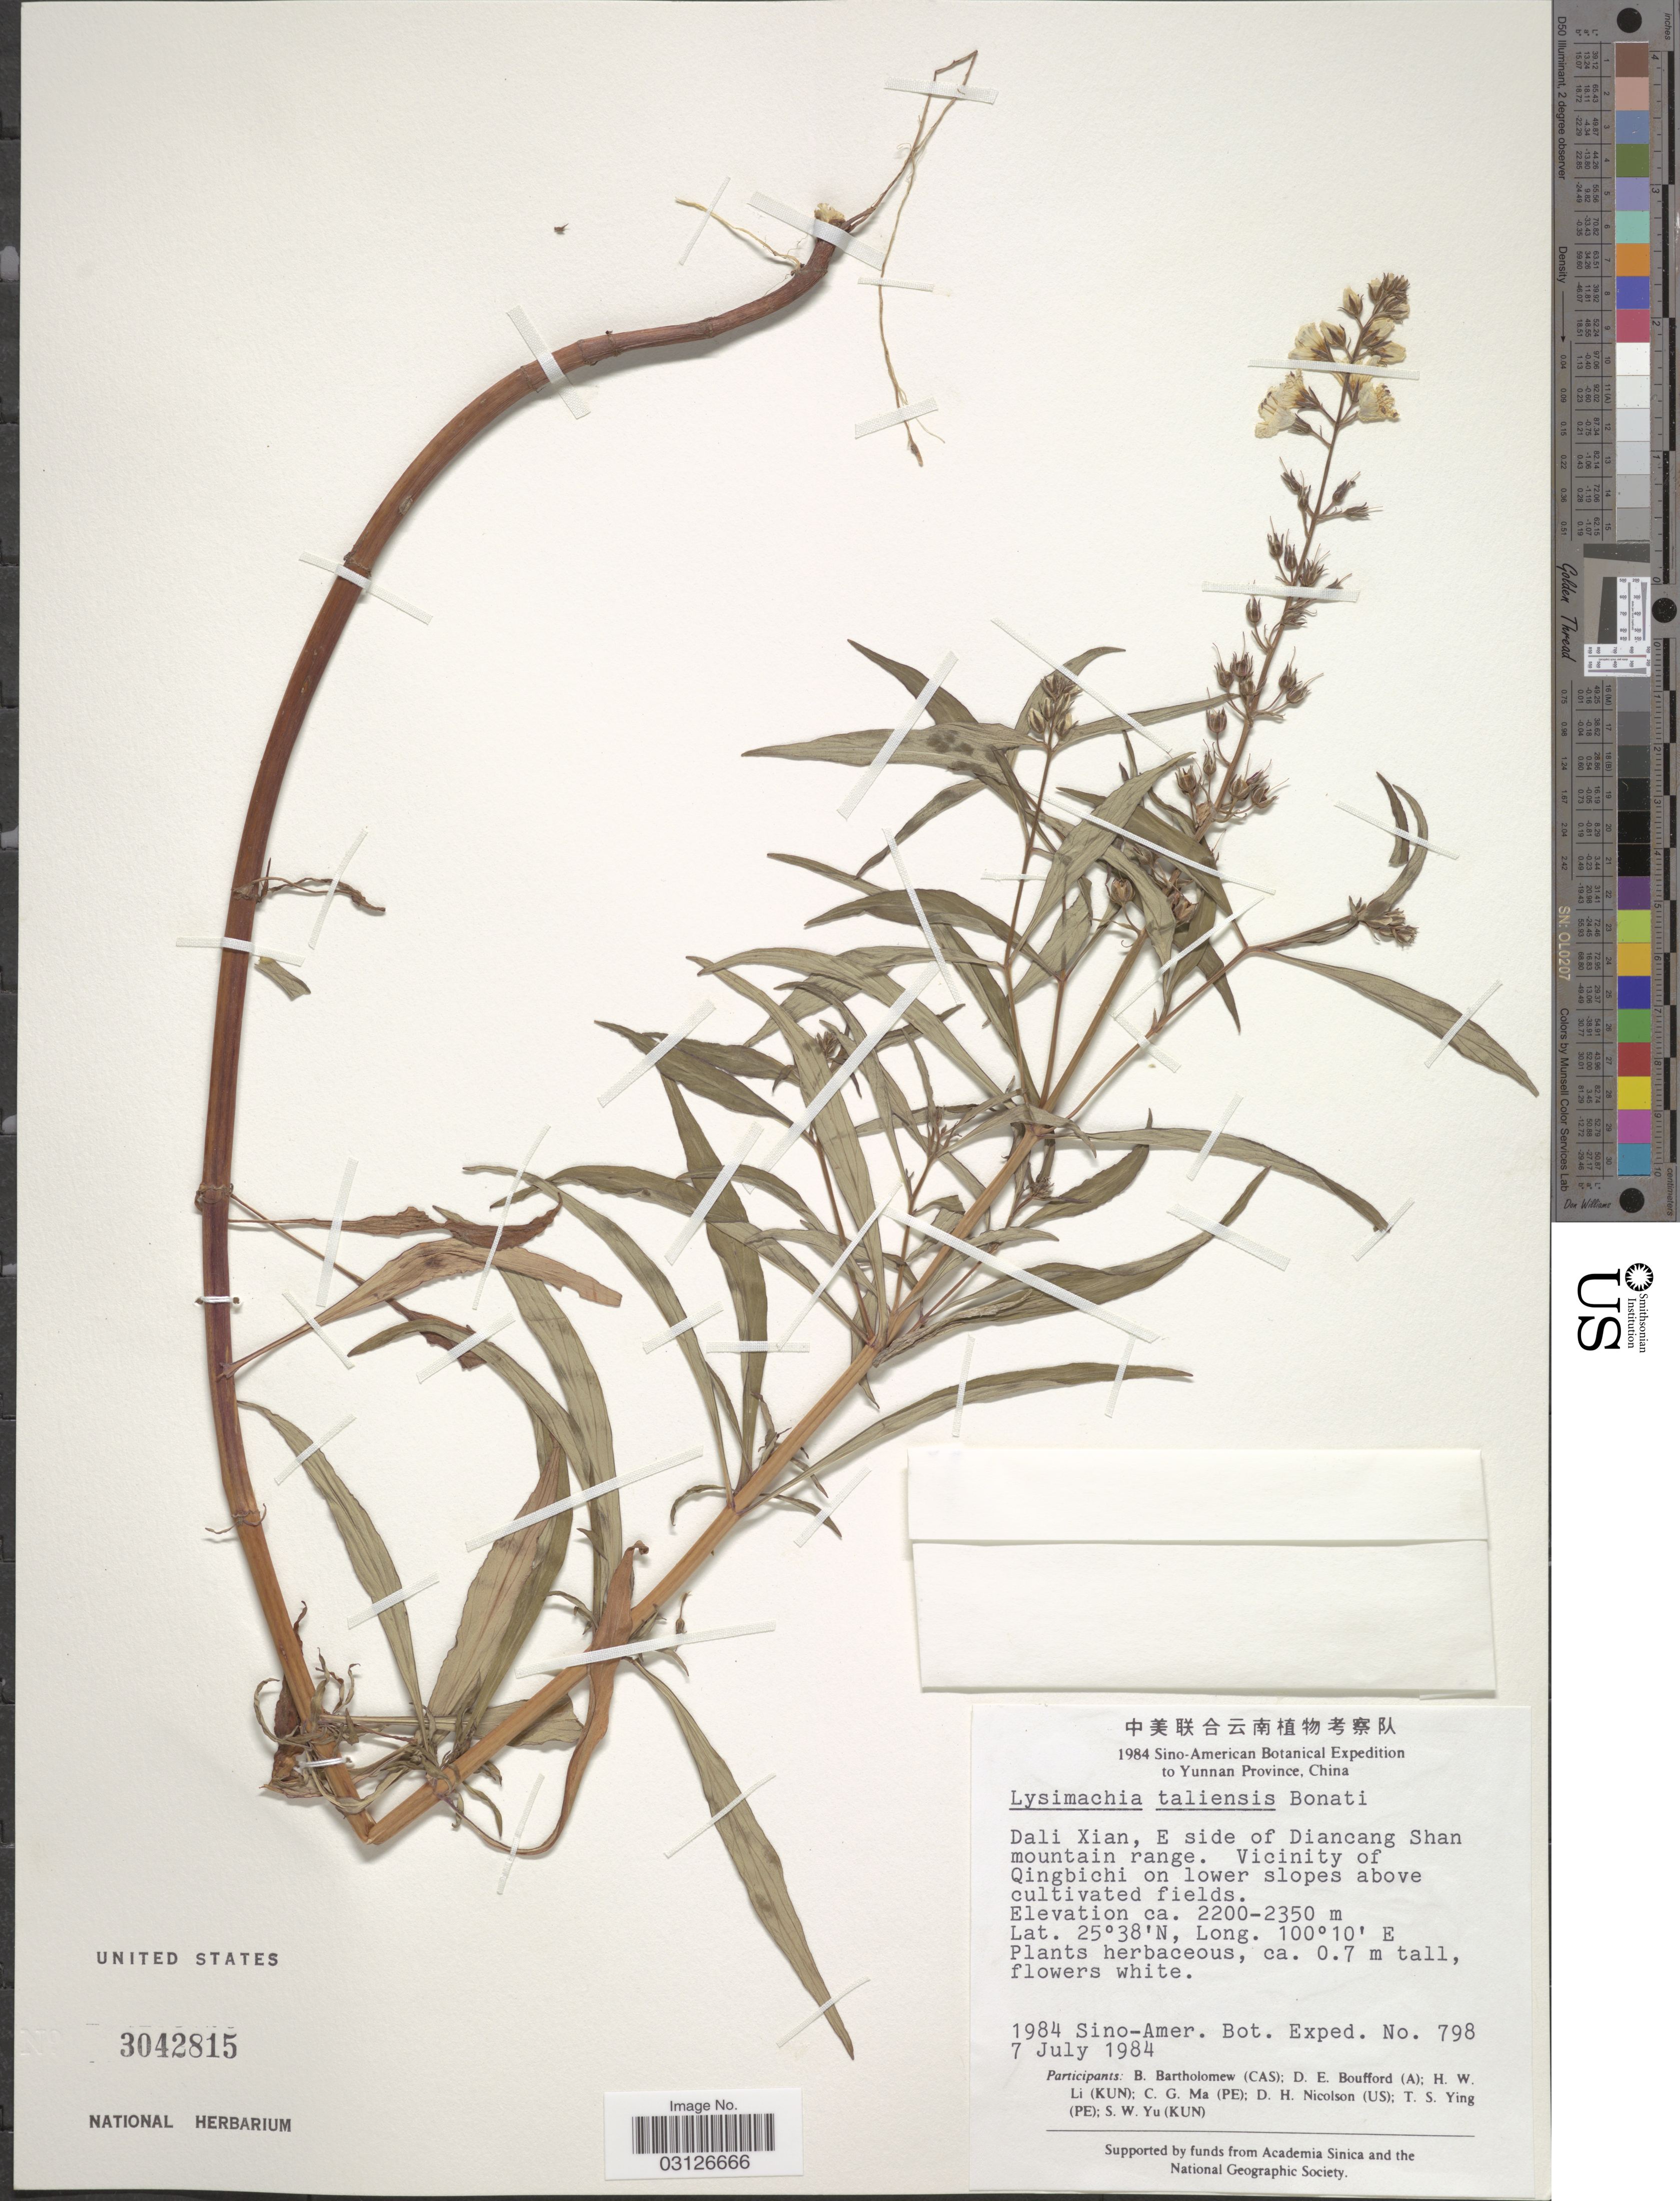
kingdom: Plantae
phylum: Tracheophyta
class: Magnoliopsida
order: Ericales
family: Primulaceae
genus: Lysimachia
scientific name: Lysimachia taliensis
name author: Bonati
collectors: Sino-Amer. Bot. Exped. 1984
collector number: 798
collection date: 1984-07-07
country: China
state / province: Yunnan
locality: Dali Xian, E side of Diancang Shan mountain range. Vicinity of Qingbichi on lower slopes above cultivated fields.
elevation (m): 2200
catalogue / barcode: US 3042815